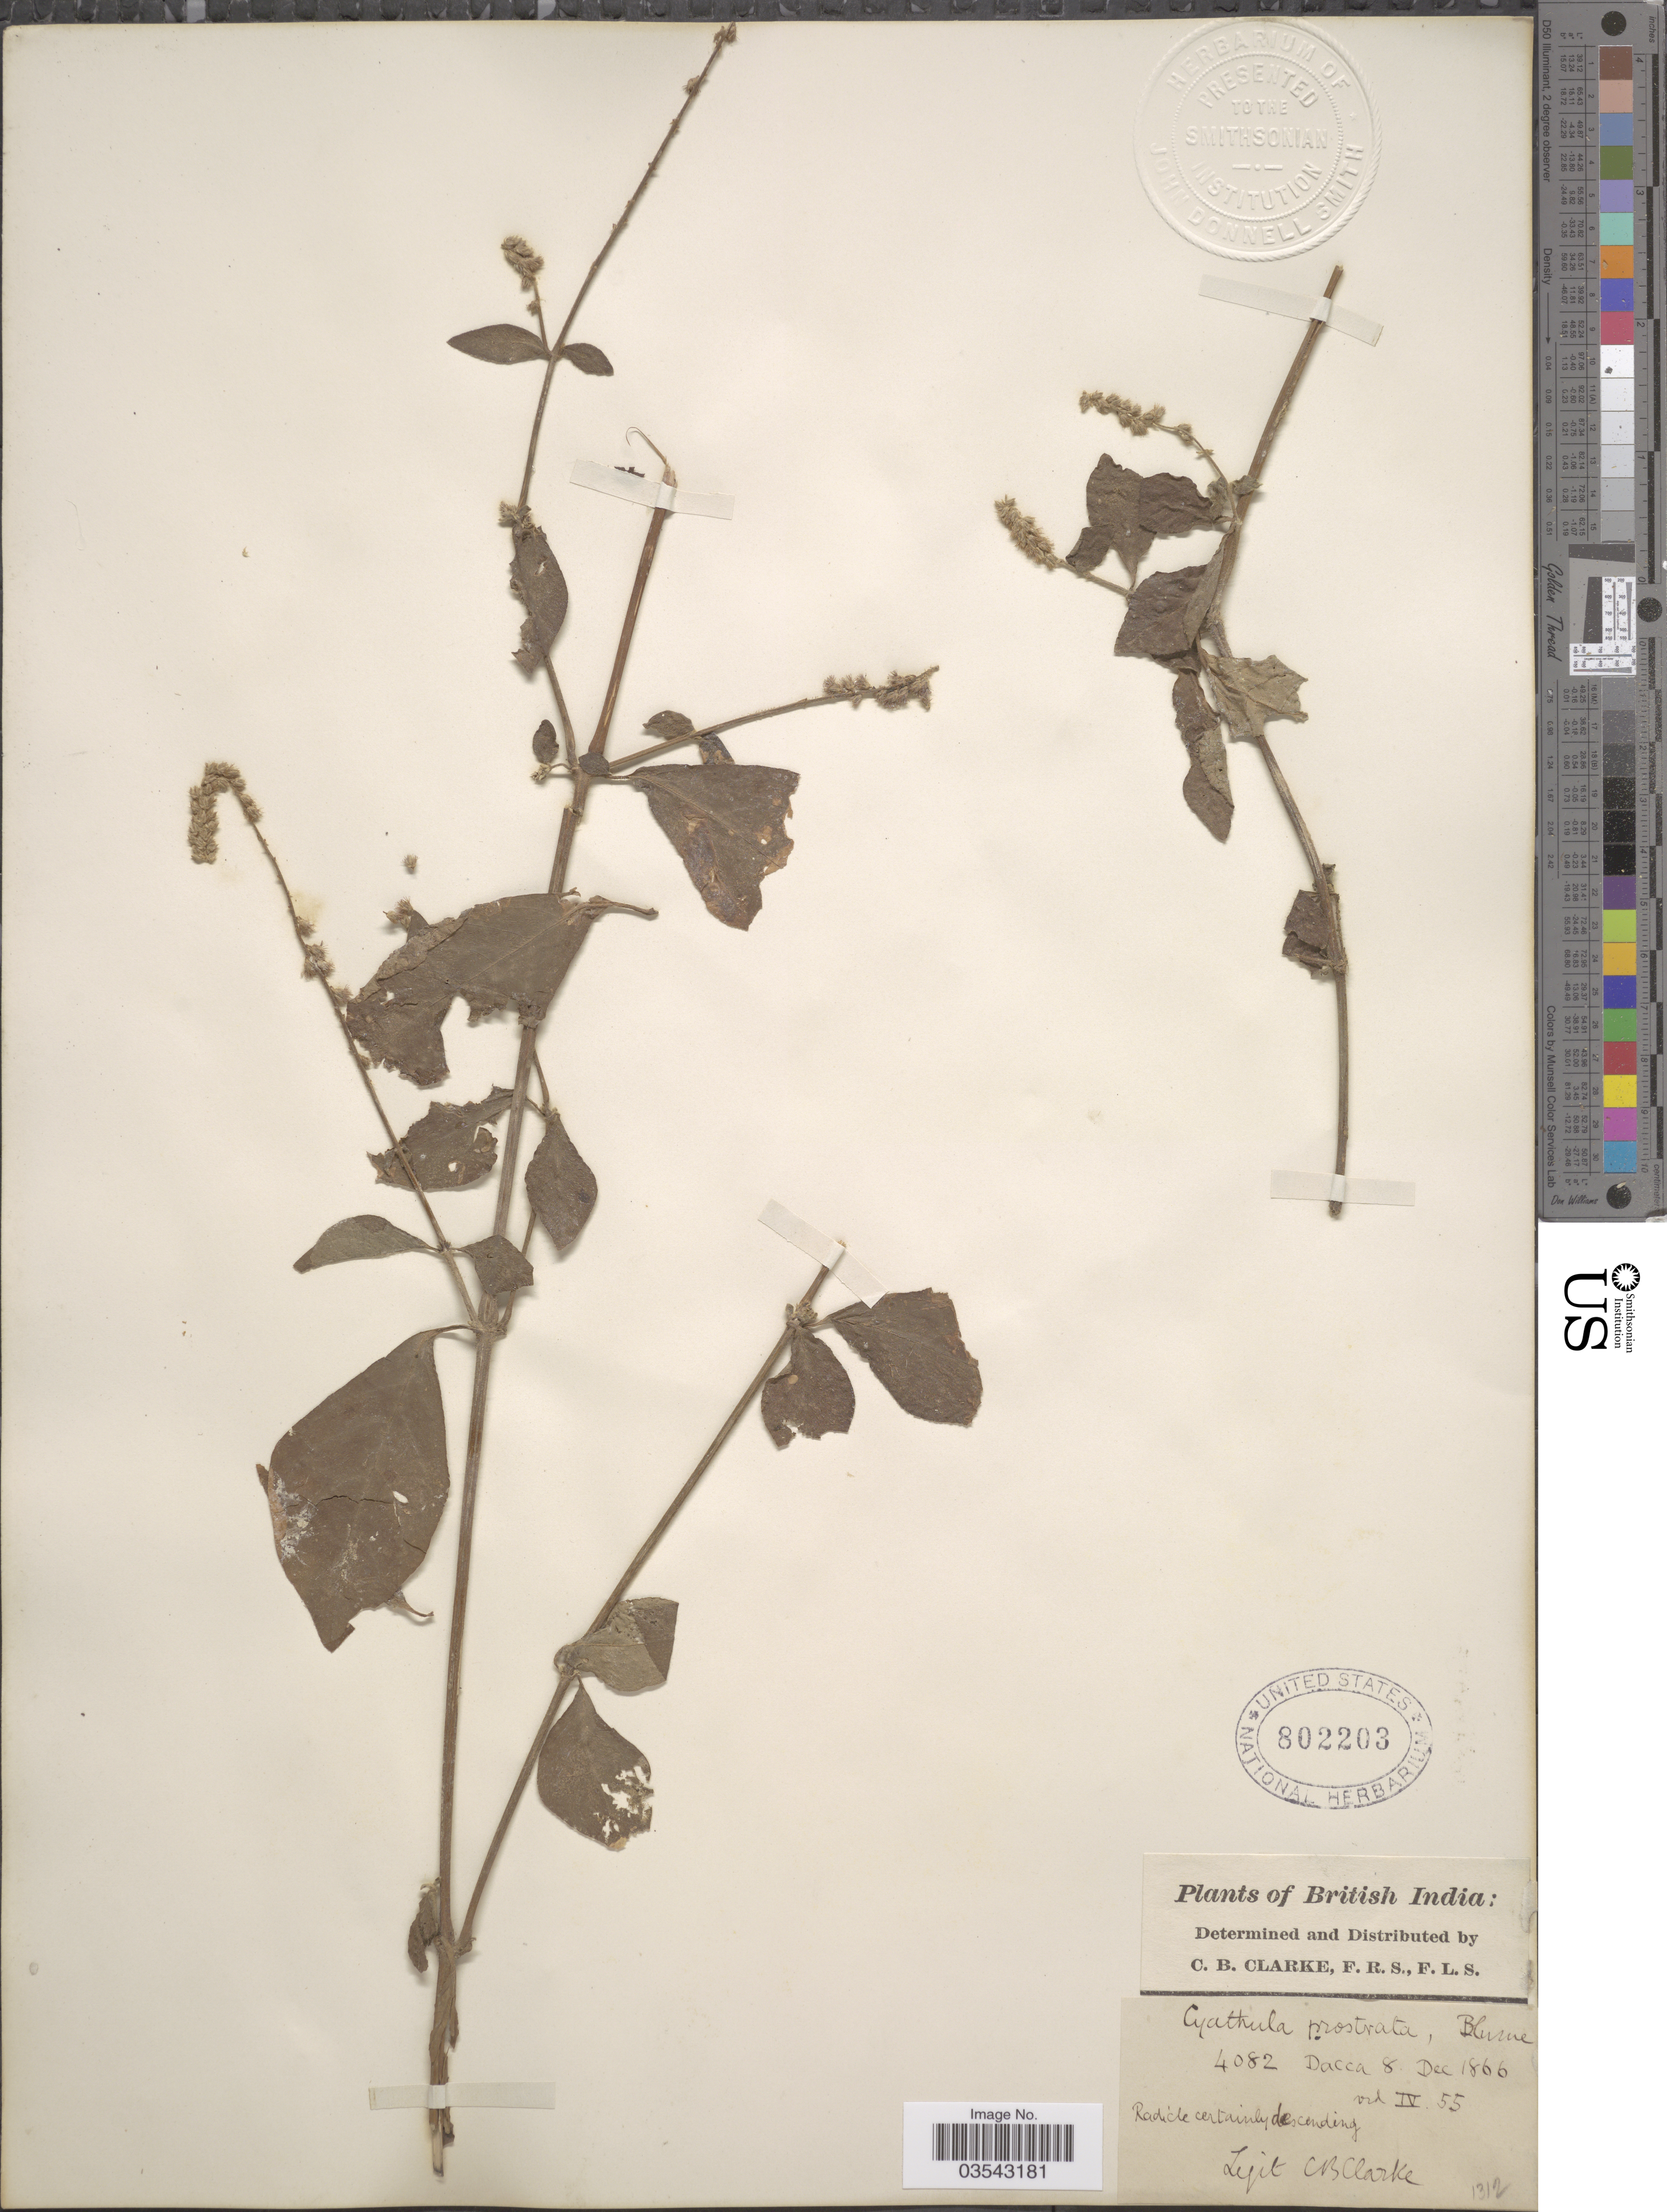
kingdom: Plantae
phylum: Tracheophyta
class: Magnoliopsida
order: Caryophyllales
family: Amaranthaceae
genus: Cyathula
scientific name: Cyathula prostrata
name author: (L.) Blume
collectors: C. B. Clarke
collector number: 4082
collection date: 1866-12-08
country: Bangladesh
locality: British India. Dacca.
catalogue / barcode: US 802203